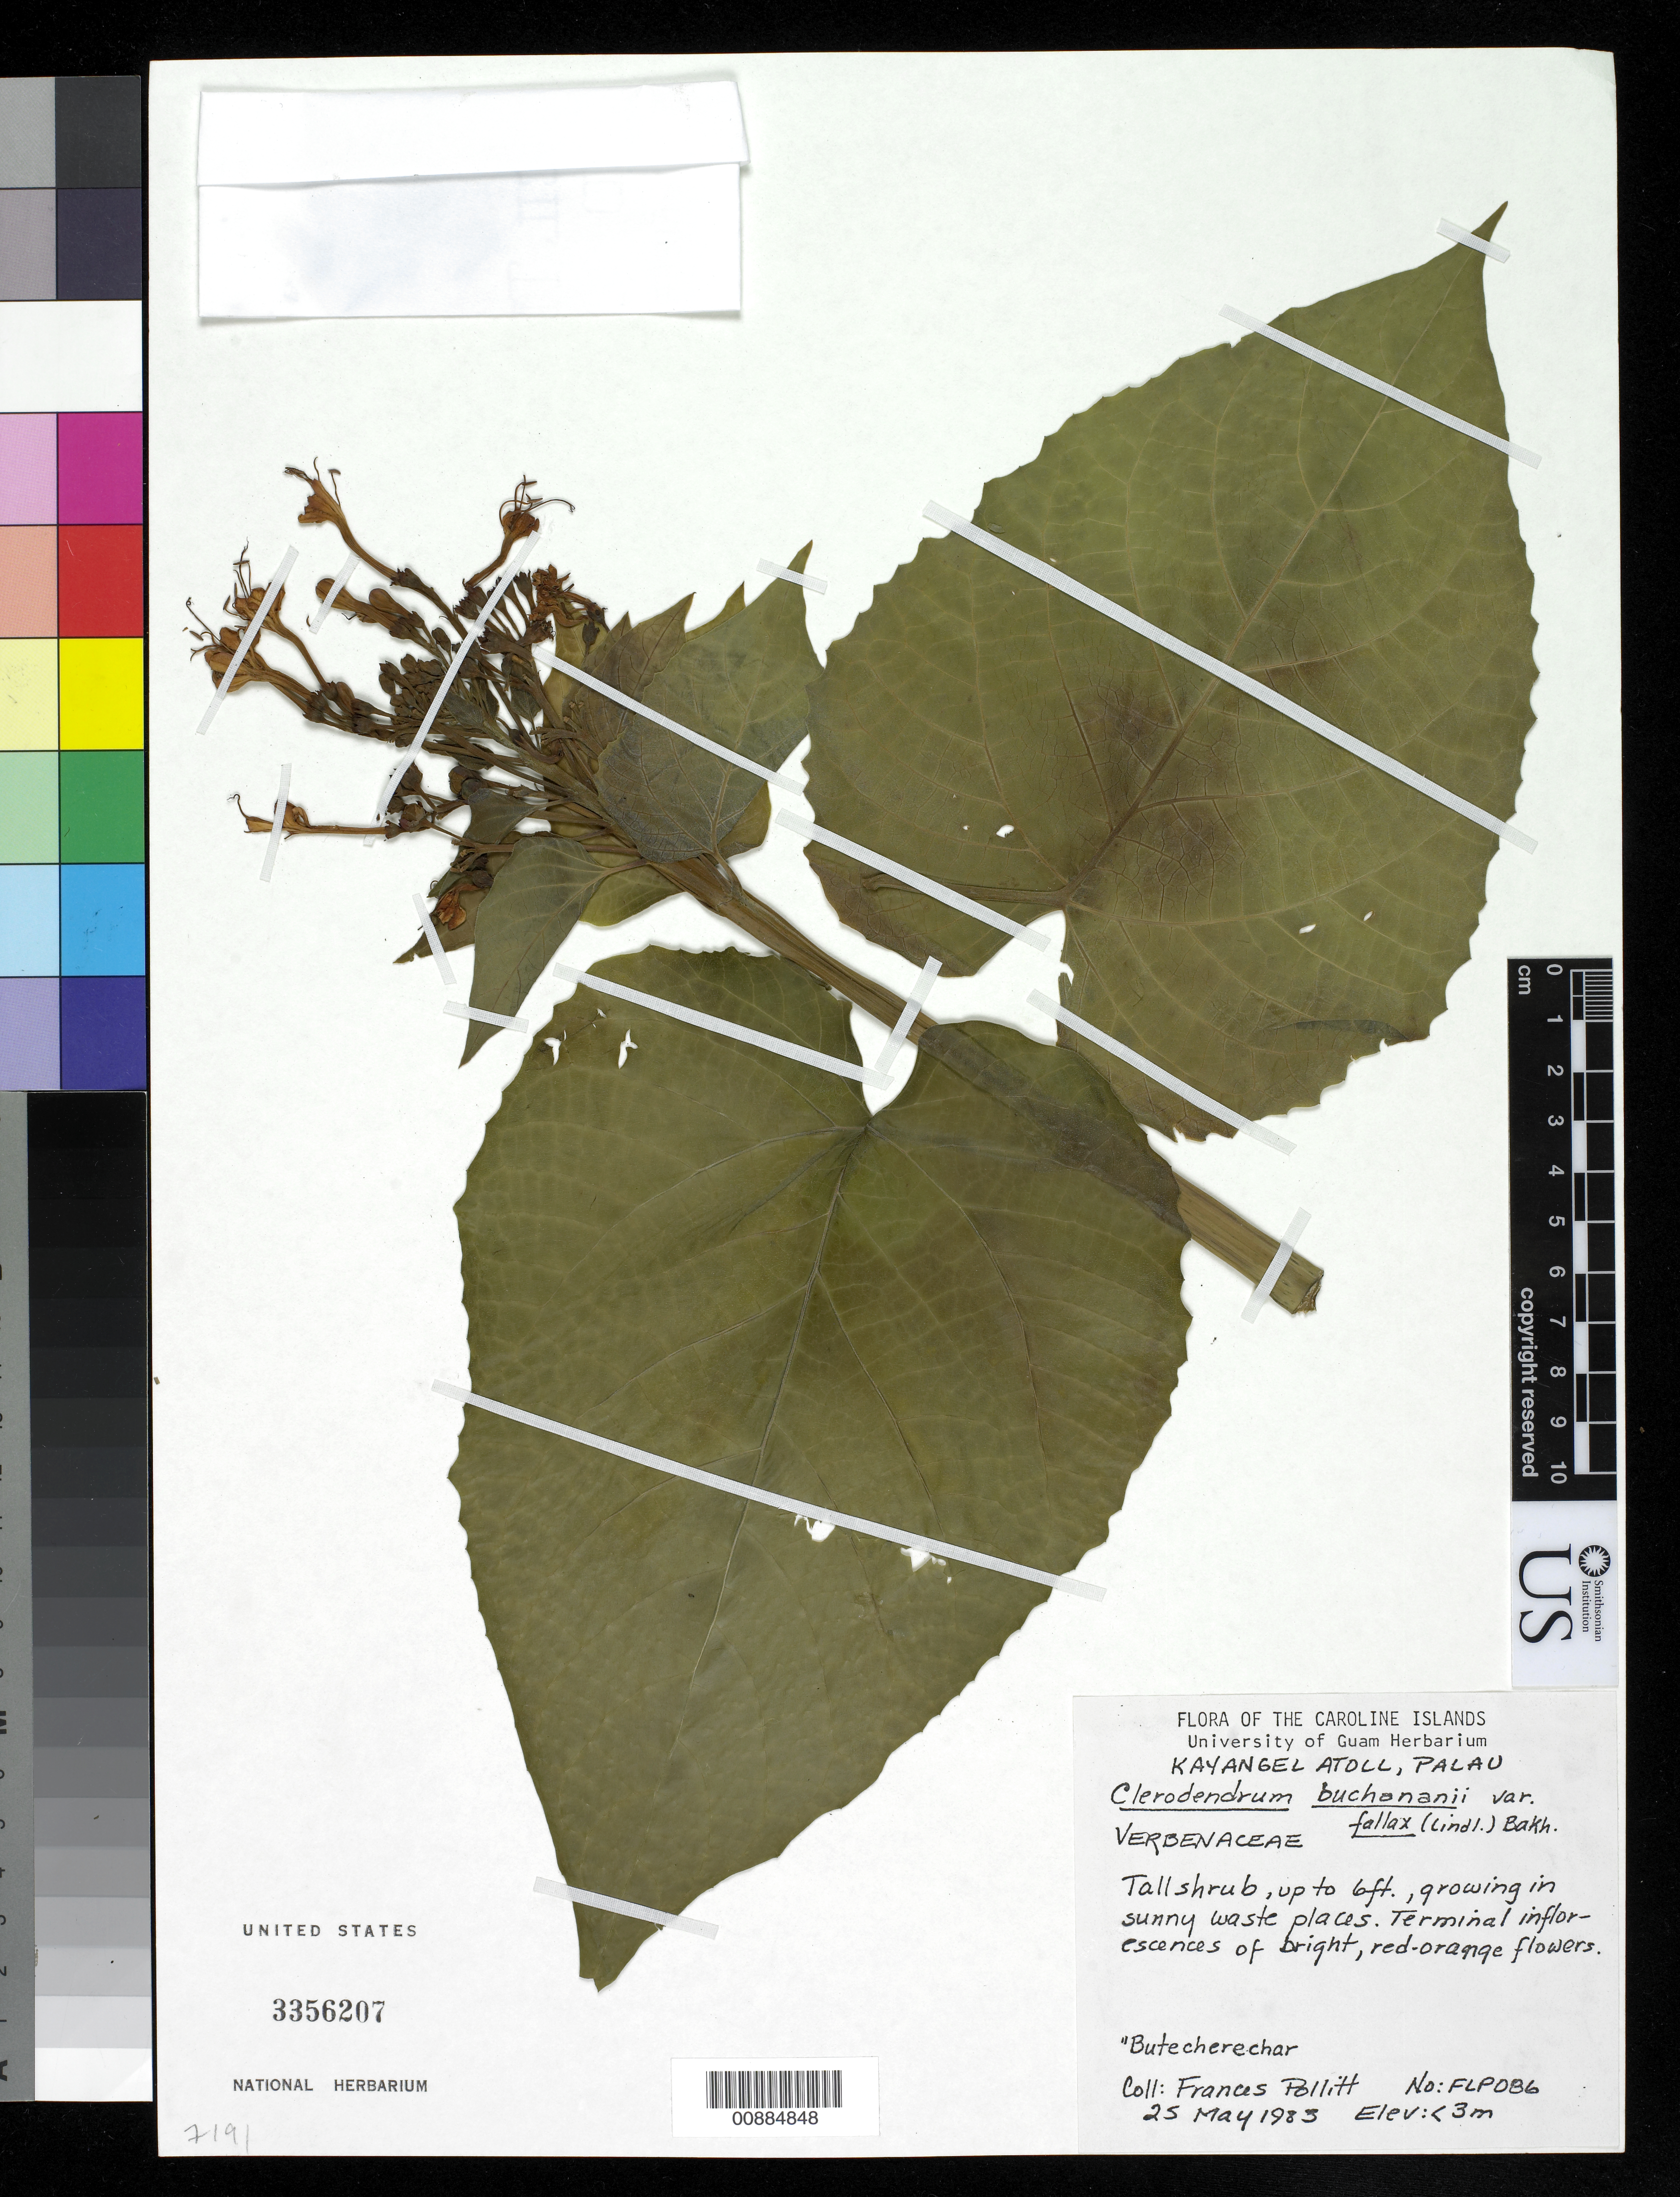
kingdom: Plantae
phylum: Tracheophyta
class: Magnoliopsida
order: Lamiales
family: Lamiaceae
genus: Clerodendrum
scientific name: Clerodendrum speciosissimum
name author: Drapiez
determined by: Wagner, W. L., (BOT), Smithsonian Institution - National Museum of Natural History (UNITED STATES)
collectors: F. Pollitt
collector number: FLP 086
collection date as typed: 25 May 1983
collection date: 1983-05-25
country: Palau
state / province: Kayangel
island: Ngcheangel [Kayangel] Atoll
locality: Kayangel Atoll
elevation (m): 3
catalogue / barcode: US 3356207